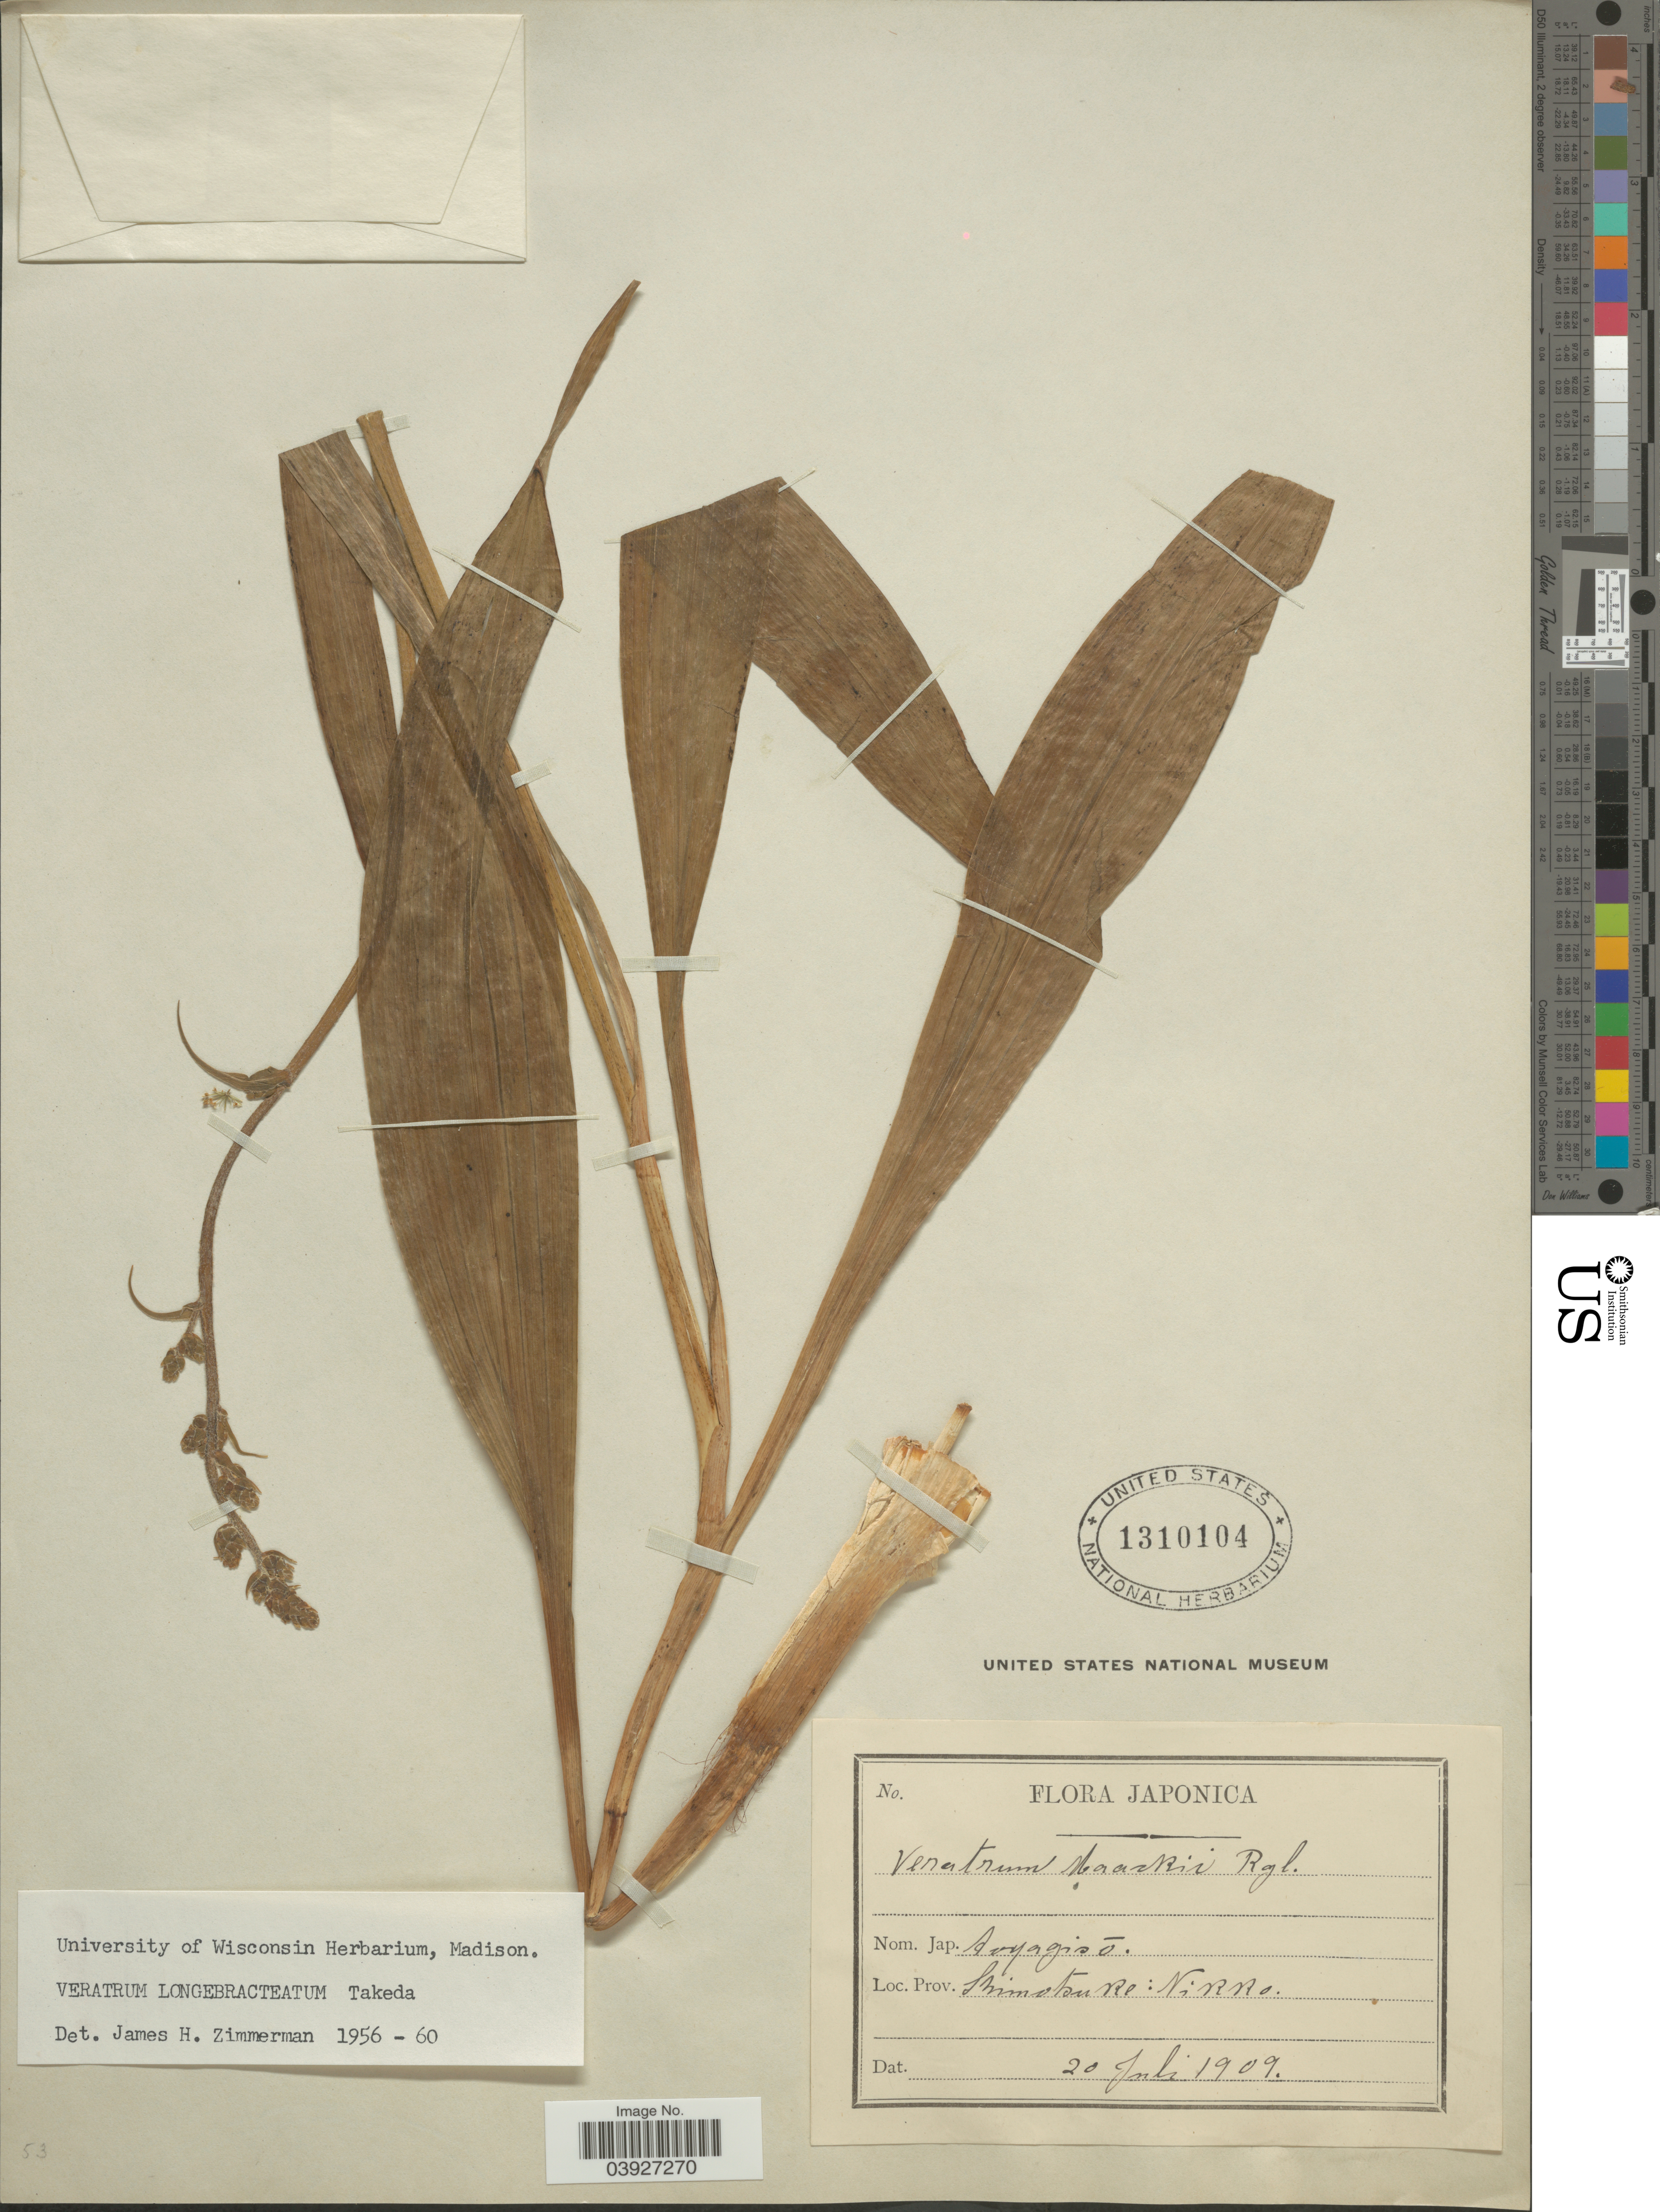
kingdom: Plantae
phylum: Tracheophyta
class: Liliopsida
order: Liliales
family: Melanthiaceae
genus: Veratrum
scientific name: Veratrum longebracteatum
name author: Takeda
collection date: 1909-07-20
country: Japan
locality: Prov. Shimotsuke: Nikko.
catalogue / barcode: US 1310104